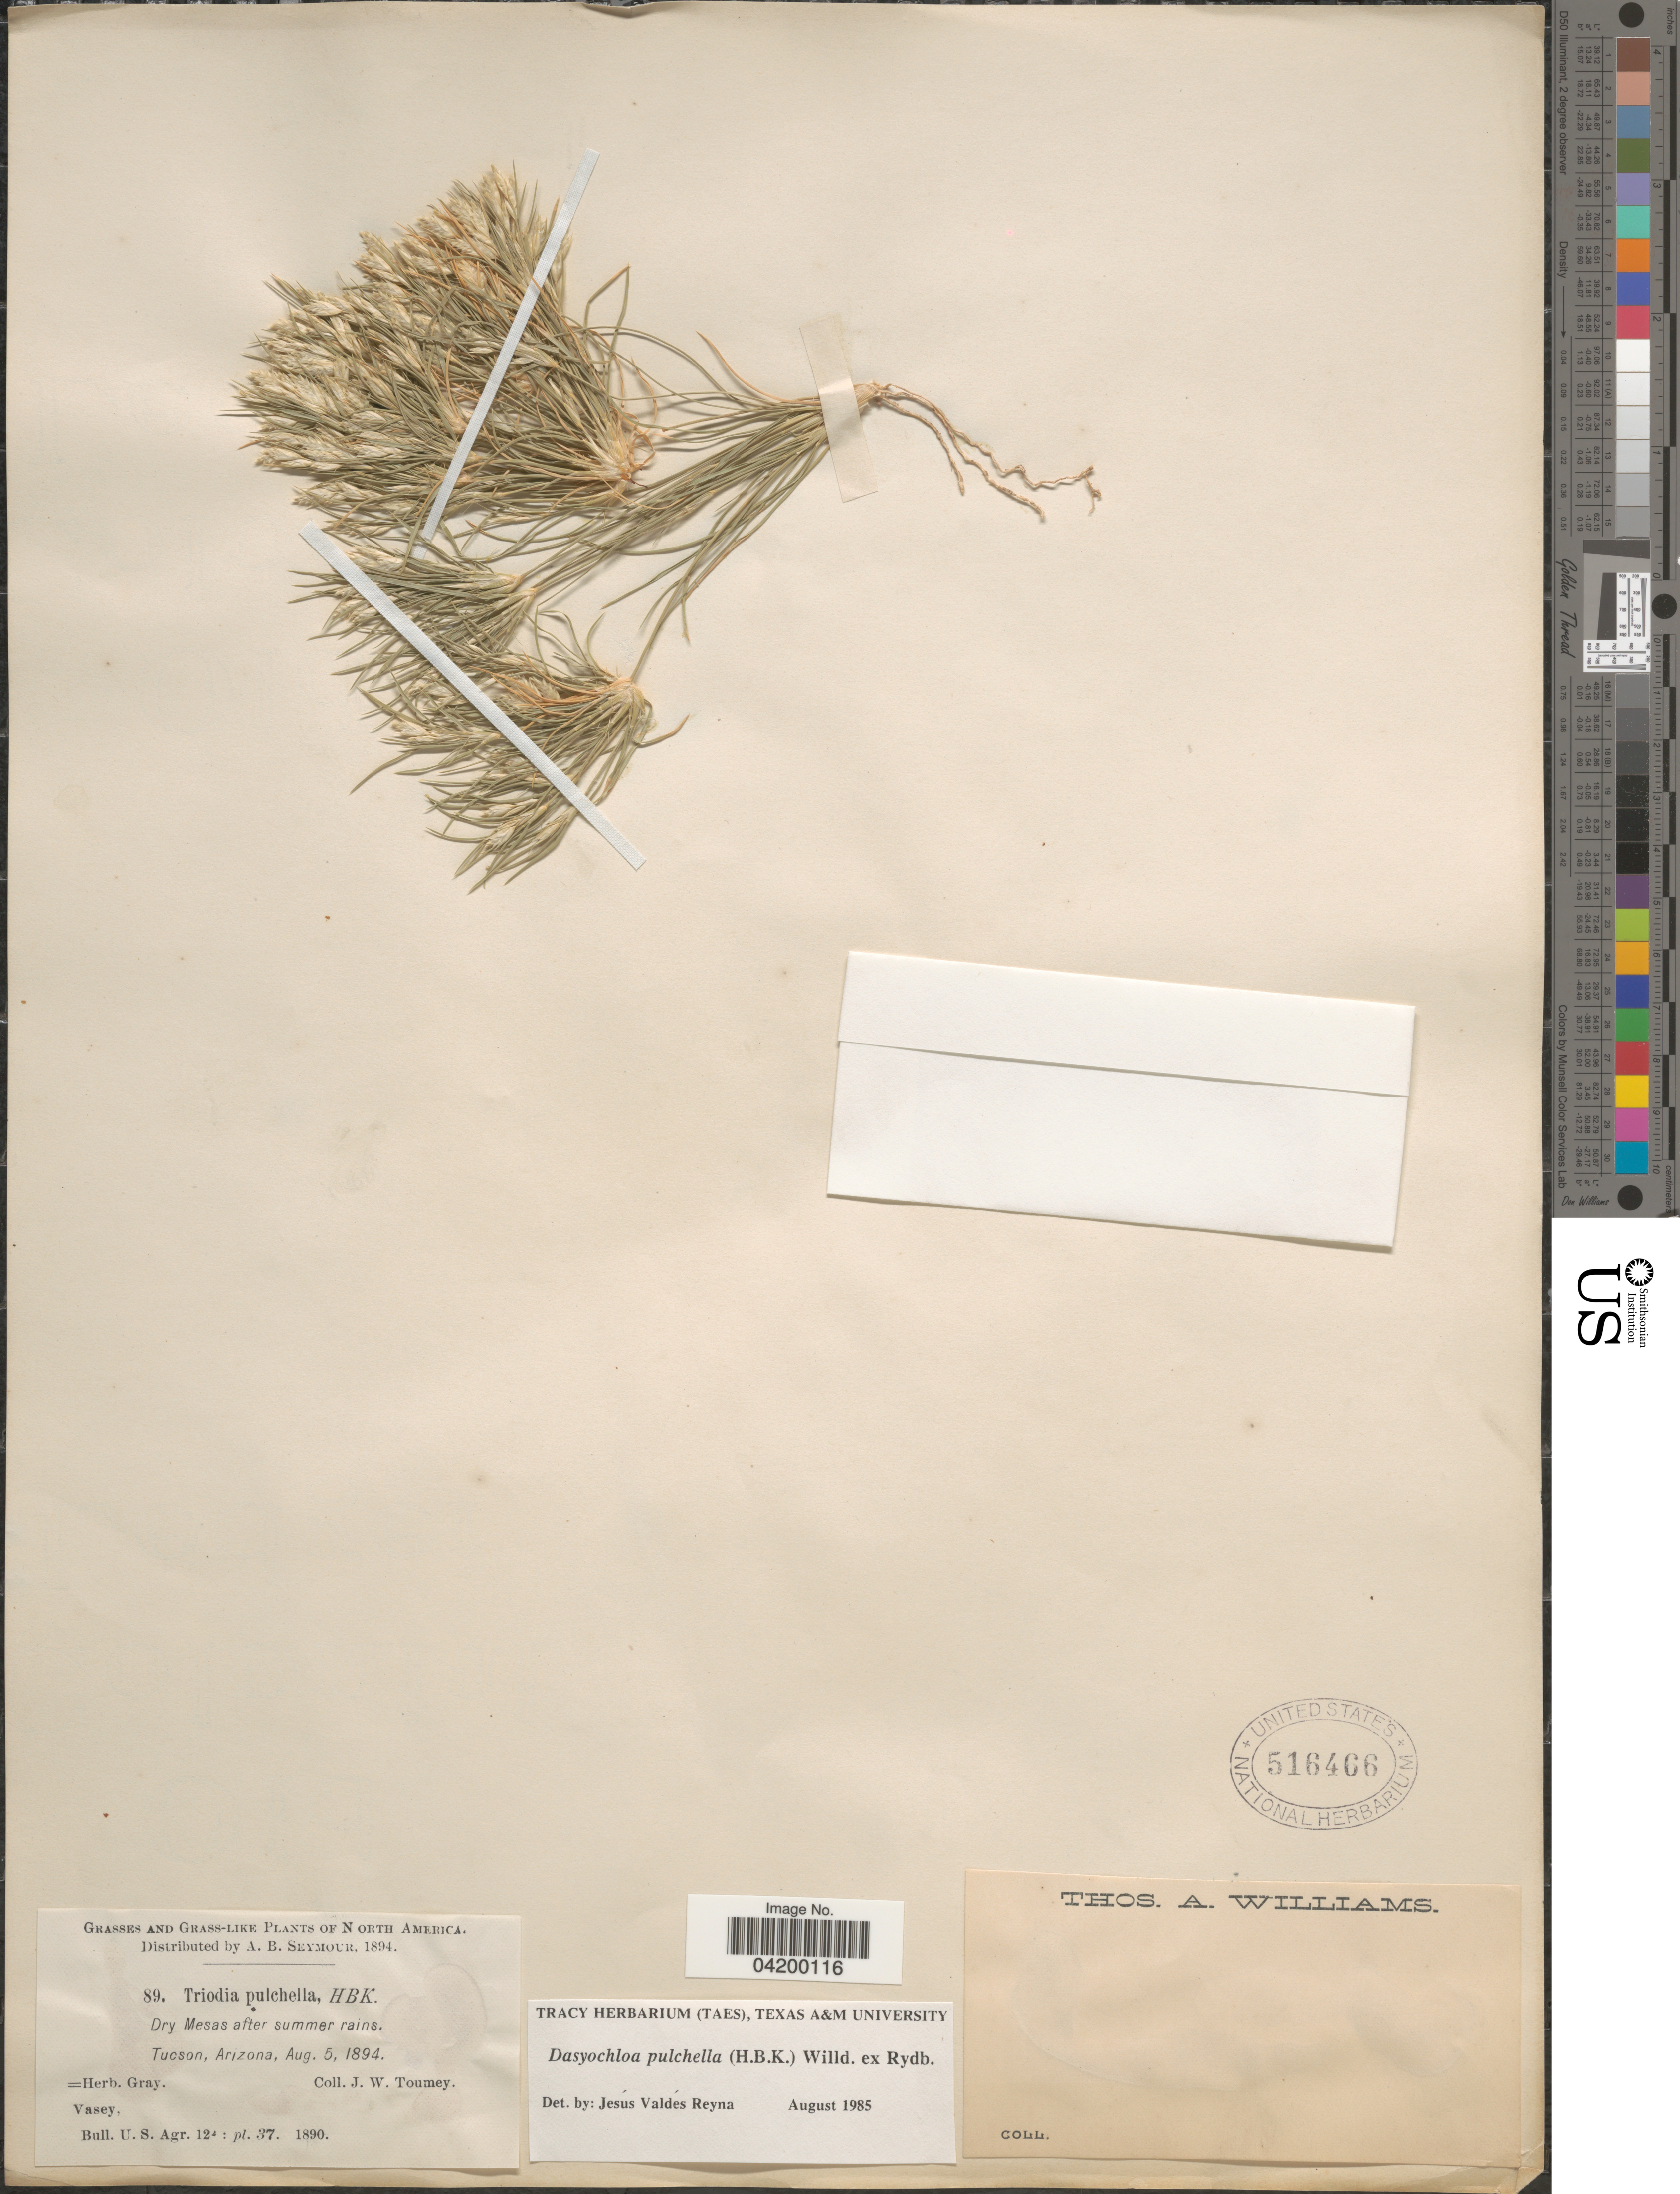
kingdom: Plantae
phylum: Tracheophyta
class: Liliopsida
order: Poales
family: Poaceae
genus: Dasyochloa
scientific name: Dasyochloa pulchella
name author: (Kunth) Willd. ex Rydb.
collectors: J. W. Toumey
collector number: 89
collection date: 1894-08-05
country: United States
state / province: Arizona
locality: Dry Mesas after summer rains. Tucson.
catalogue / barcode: US 516406